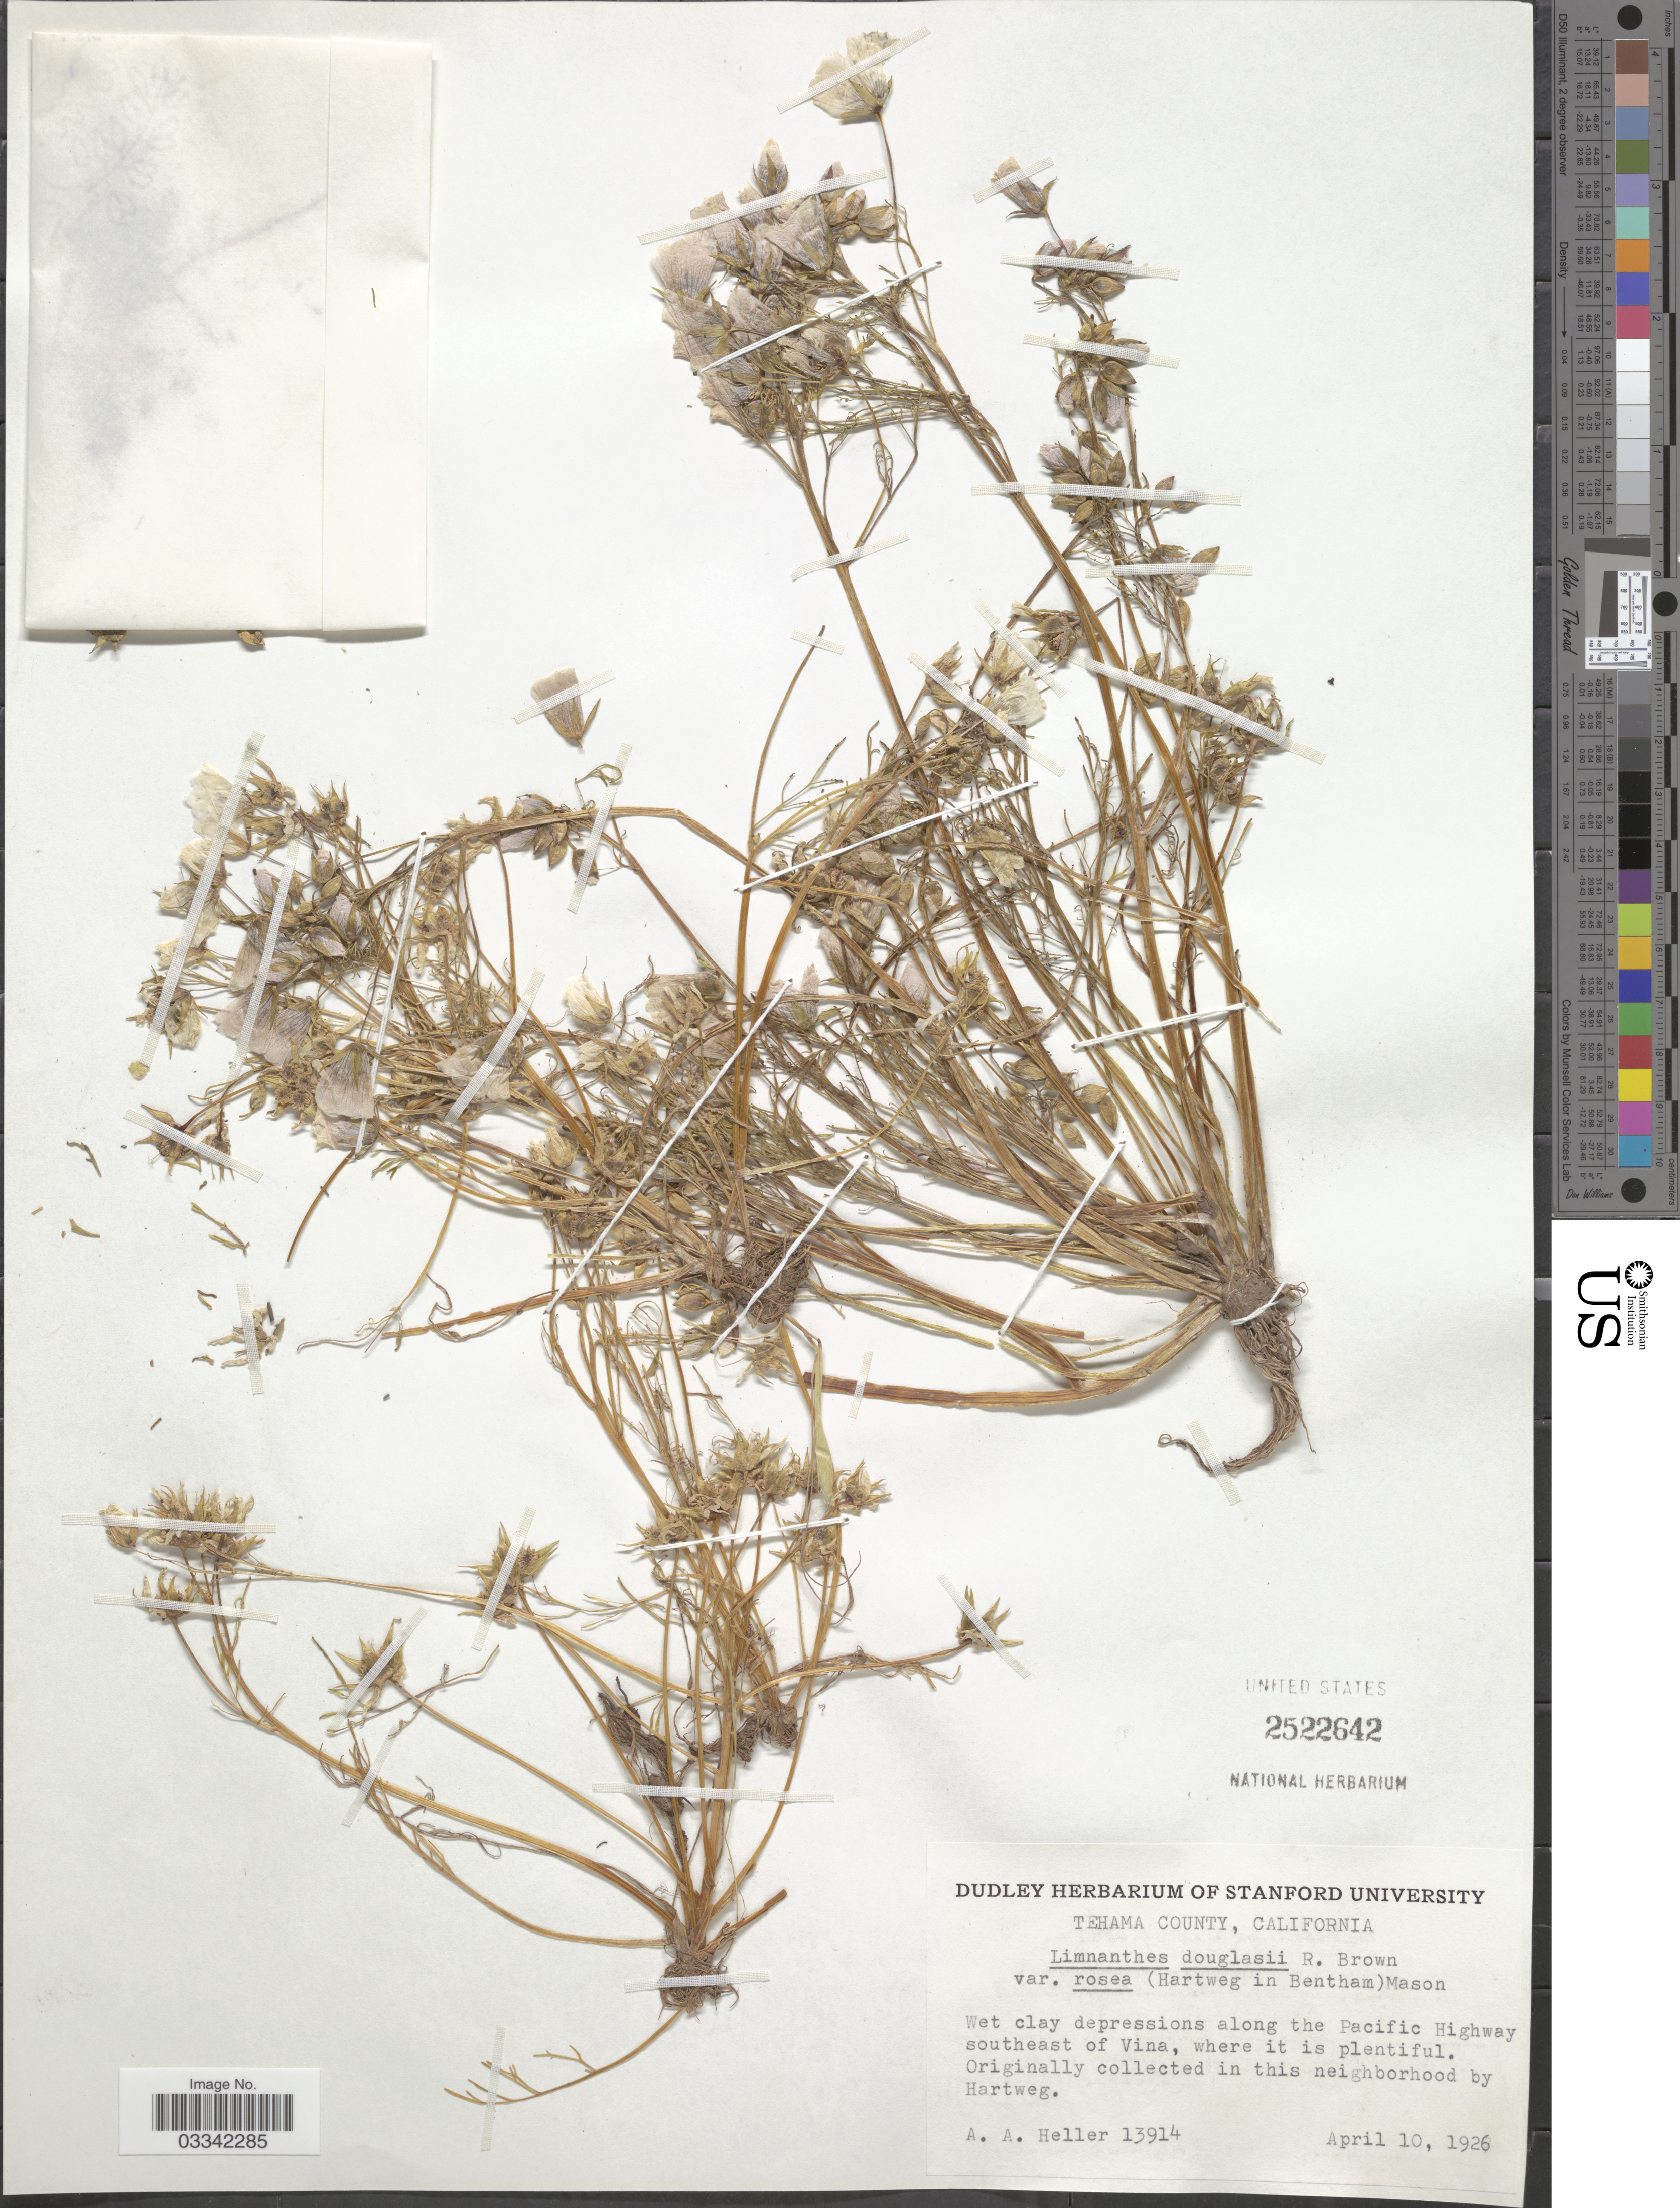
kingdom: Plantae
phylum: Tracheophyta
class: Magnoliopsida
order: Brassicales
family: Limnanthaceae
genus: Limnanthes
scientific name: Limnanthes douglasii var. rosea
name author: (Hartw. ex Benth.) Mason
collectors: A. A. Heller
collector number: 13914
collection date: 1926-04-10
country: United States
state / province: California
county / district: Tehama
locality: Tehama County. Wet clay depressions along the Pacific Highway southeast of Vina.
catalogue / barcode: US 2522642